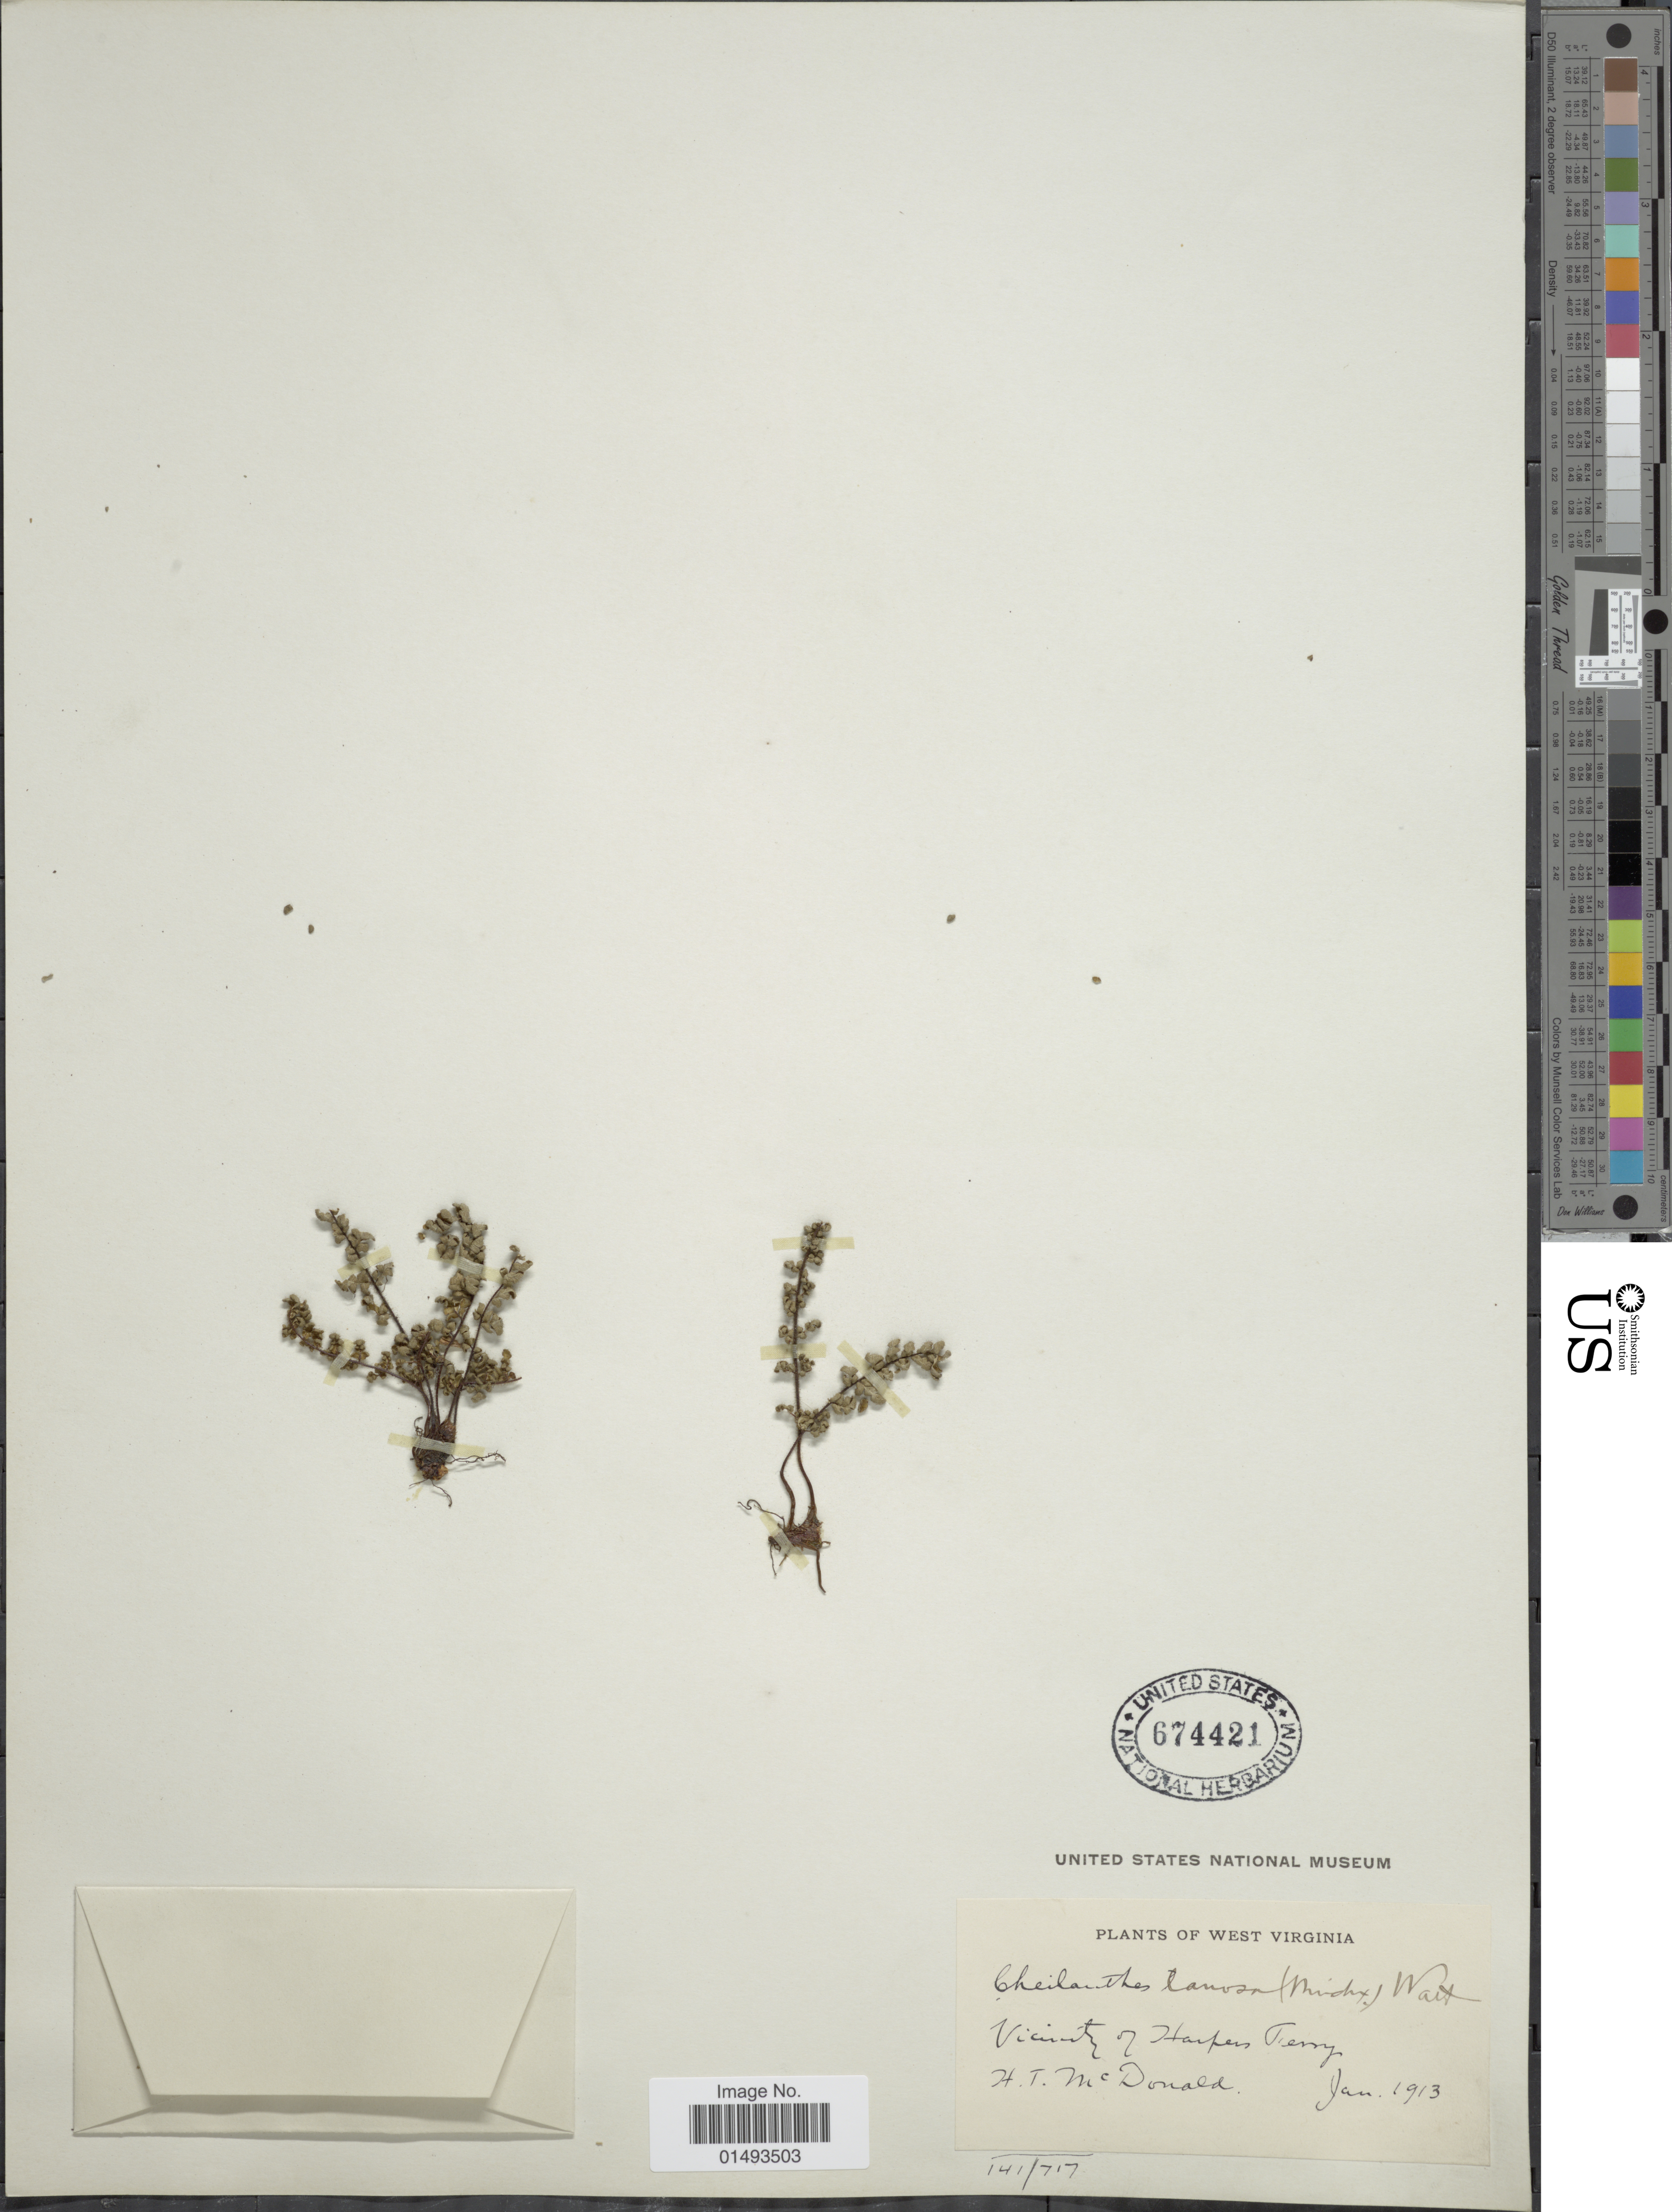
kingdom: Plantae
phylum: Tracheophyta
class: Polypodiopsida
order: Polypodiales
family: Pteridaceae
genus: Myriopteris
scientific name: Myriopteris lanosa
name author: (Michx.) Grusz & Windham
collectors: H. McDonald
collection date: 1913-01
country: United States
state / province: West Virginia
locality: Plants of West Virginia, Vicinity of Harpers Ferry.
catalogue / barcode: US 674421